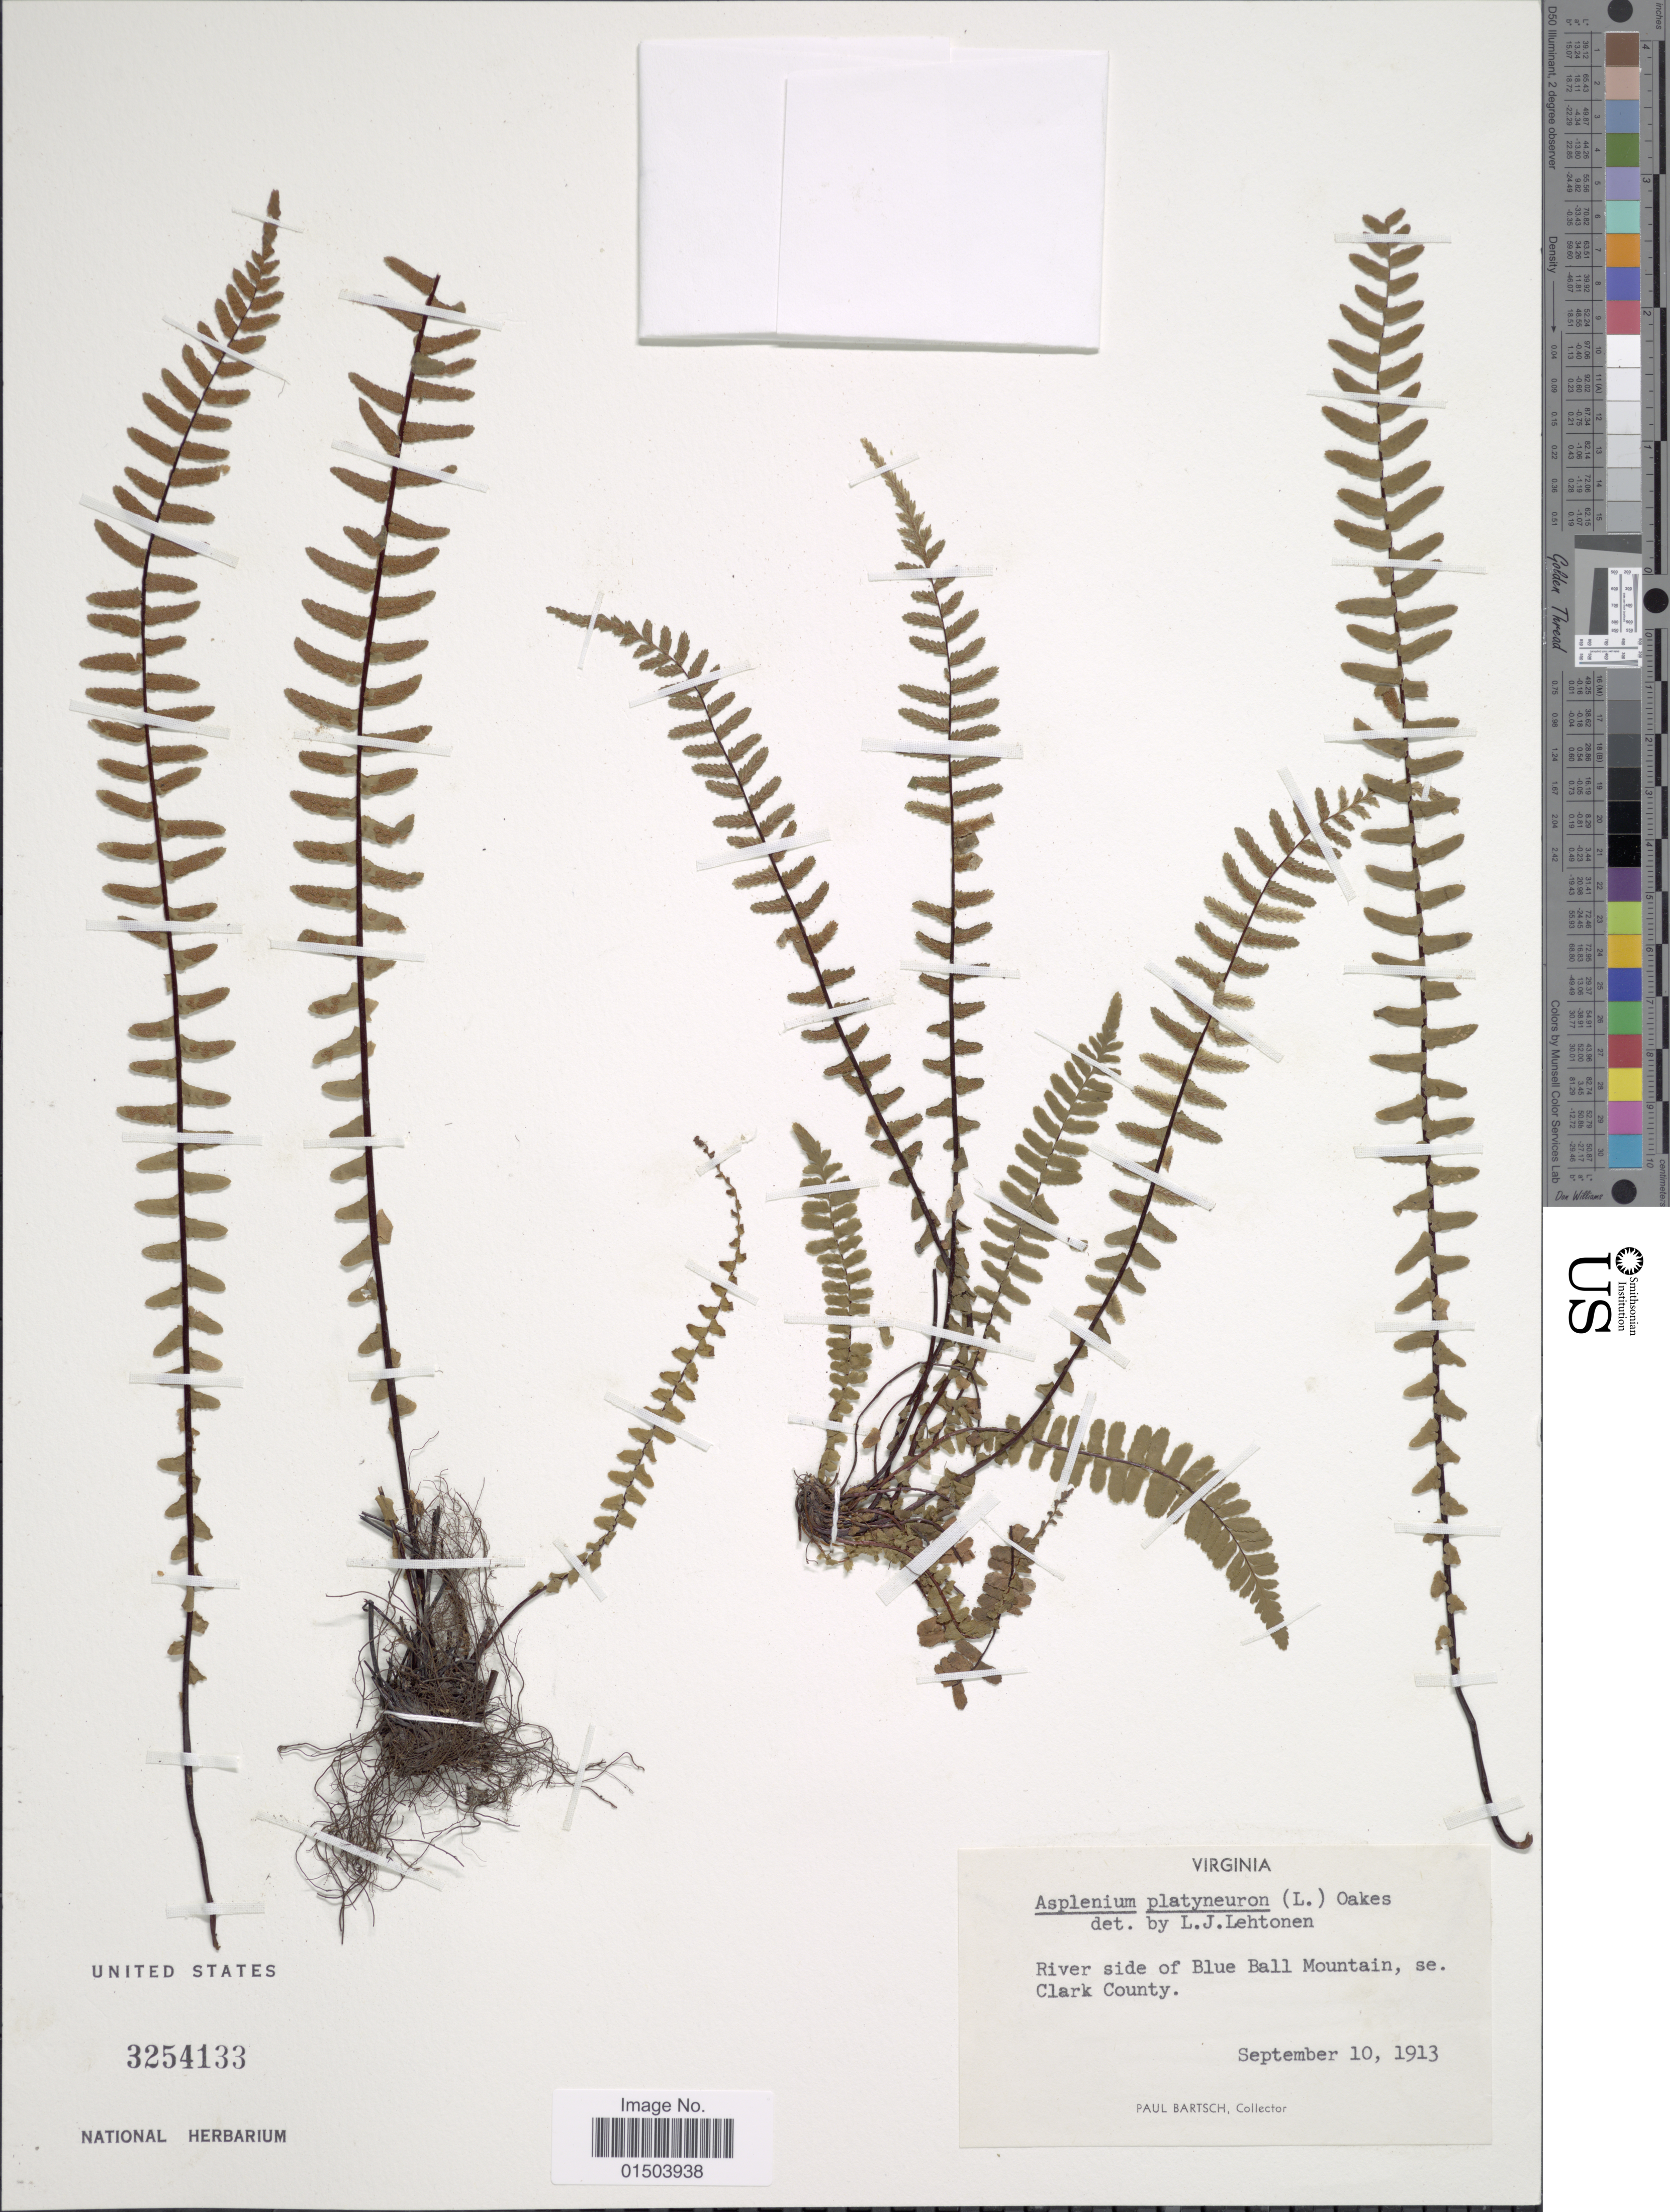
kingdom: Plantae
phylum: Tracheophyta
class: Polypodiopsida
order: Polypodiales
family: Aspleniaceae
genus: Asplenium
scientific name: Asplenium platyneuron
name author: (L.) Britton, Stearns & Poggenb.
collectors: P. Bartsch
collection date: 1913-09-10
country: United States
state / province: Virginia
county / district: Clarke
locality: River side of Blue Ball Mountain, SE. of Clarke County.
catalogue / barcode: US 3254133